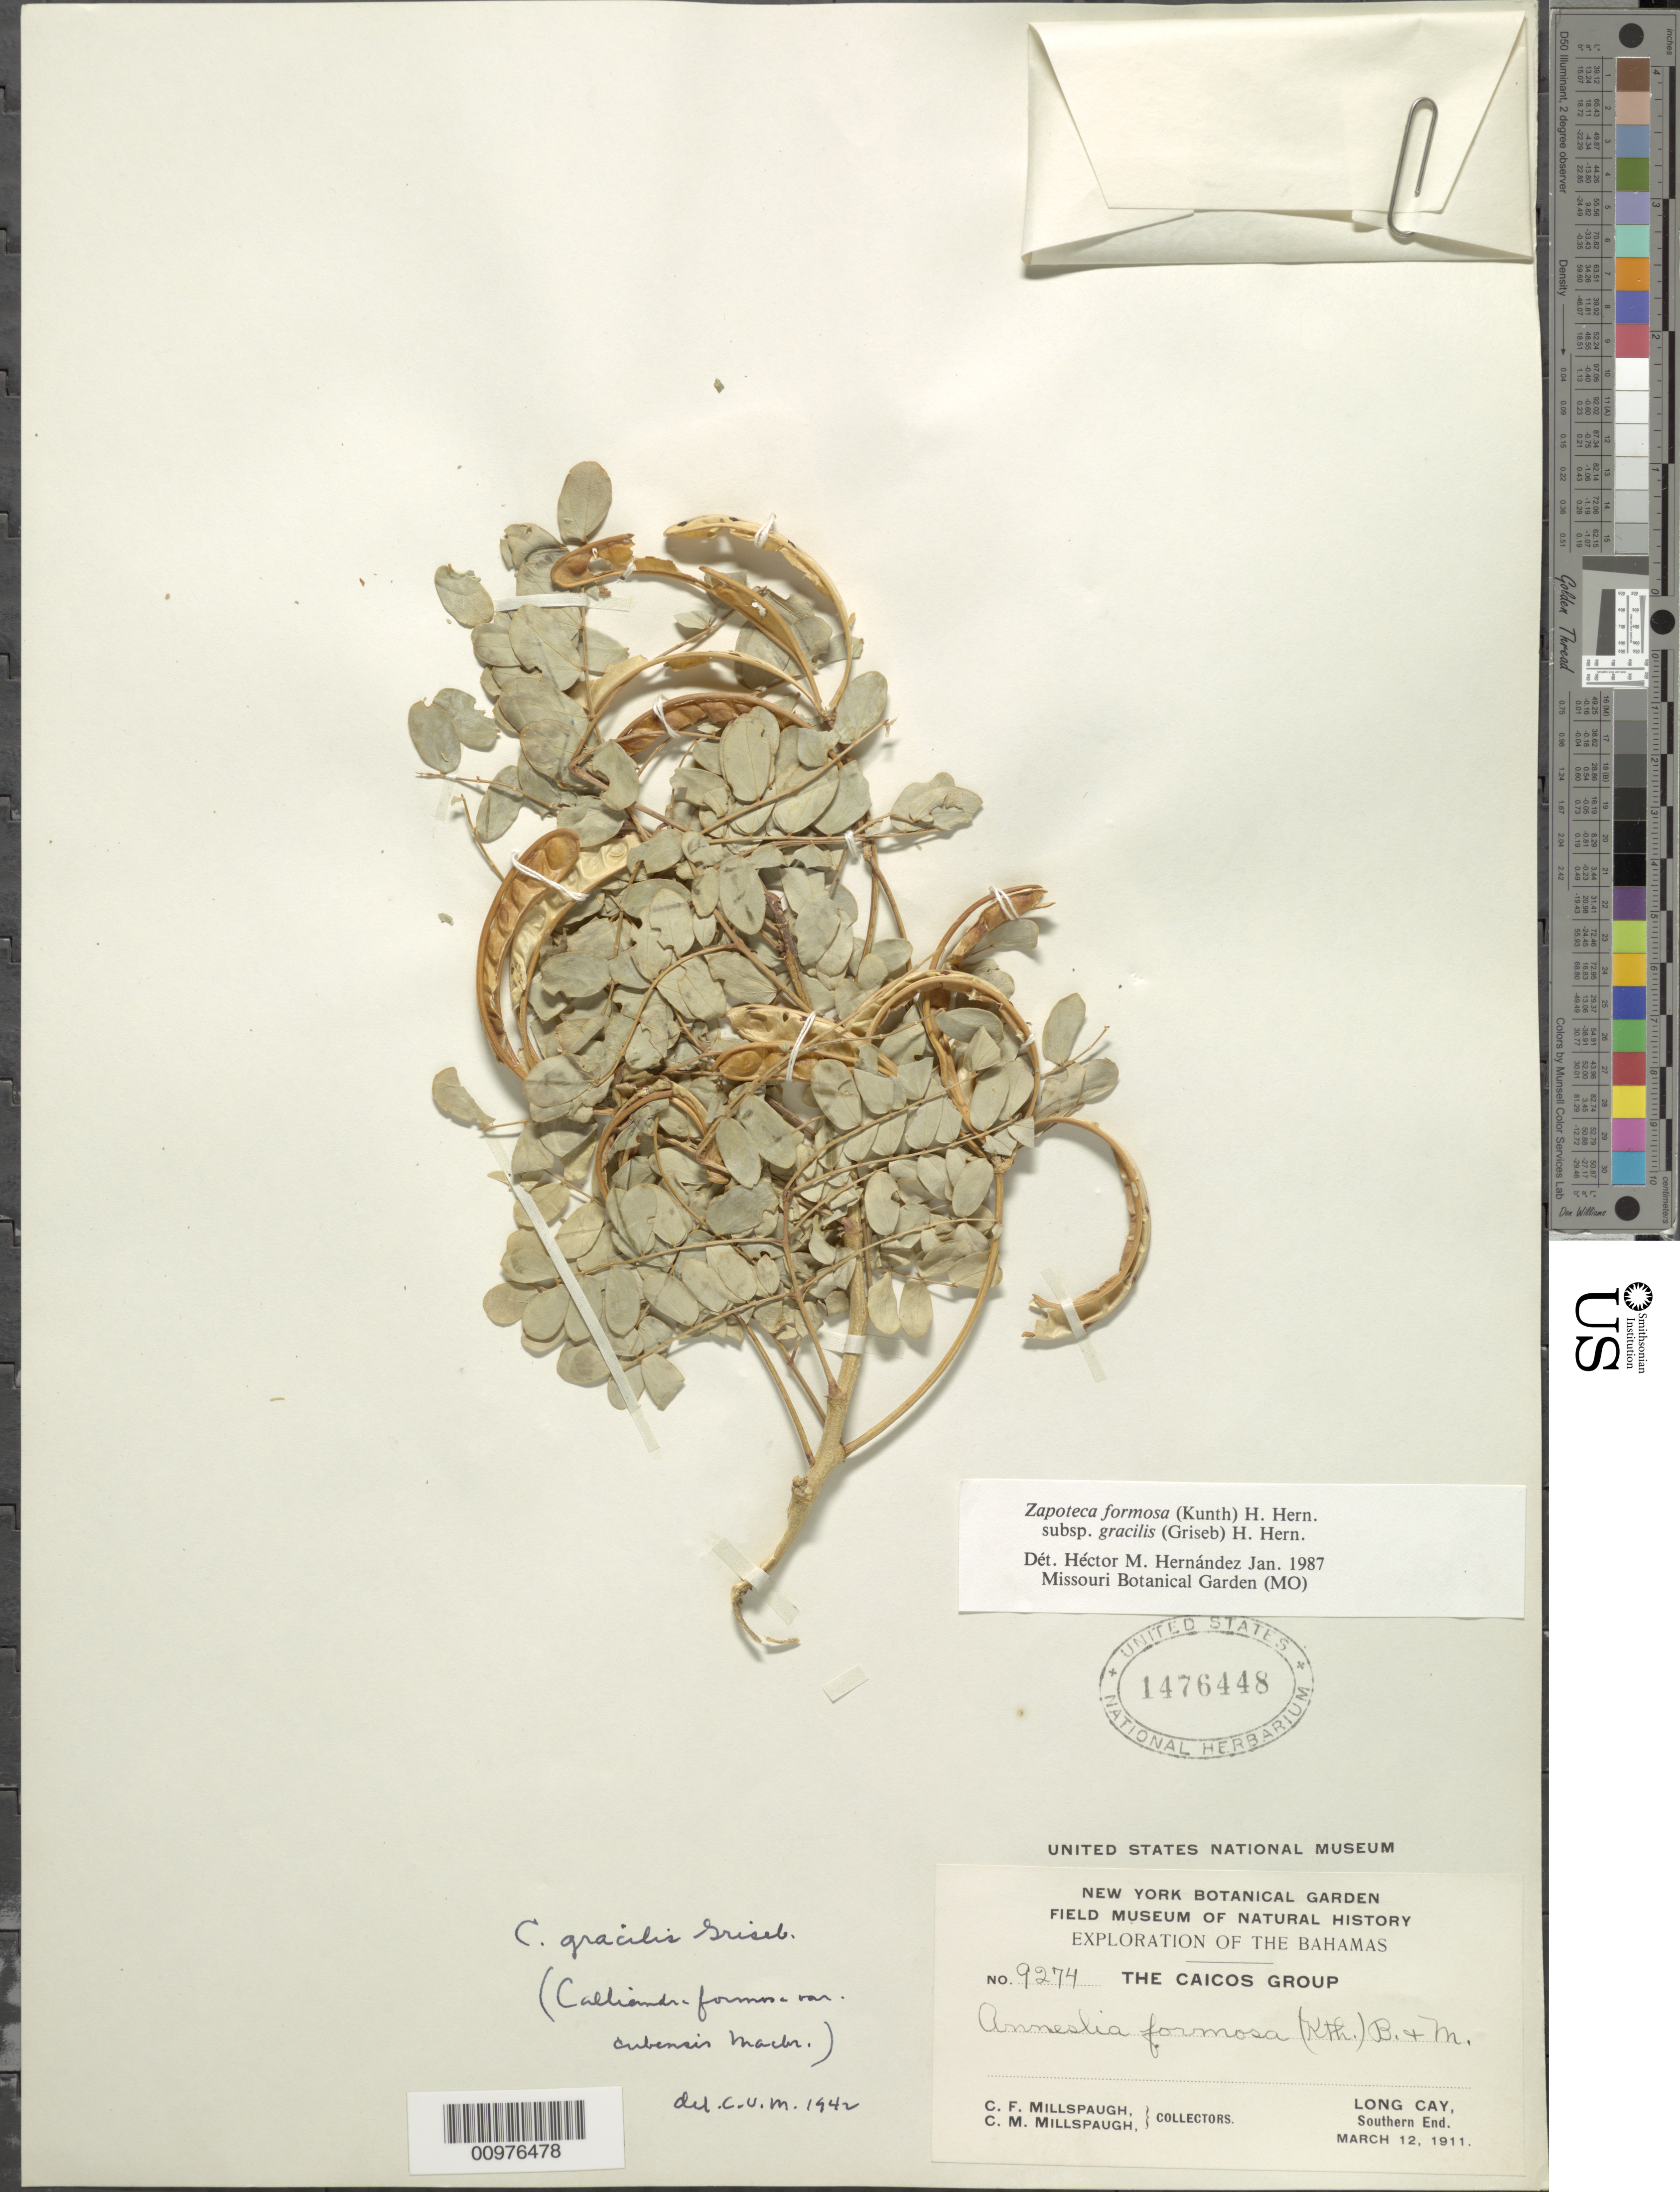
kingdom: Plantae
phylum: Tracheophyta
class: Magnoliopsida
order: Fabales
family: Fabaceae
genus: Zapoteca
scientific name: Zapoteca formosa subsp. gracilis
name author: (Griseb.) H.M. Hern.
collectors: C. F. Millspaugh & C. Millspaugh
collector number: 9274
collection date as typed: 12 Mar 1911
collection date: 1911-03-12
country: Bahamas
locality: Long Cay, Southern End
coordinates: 0 N, 0 E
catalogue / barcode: US 1476448